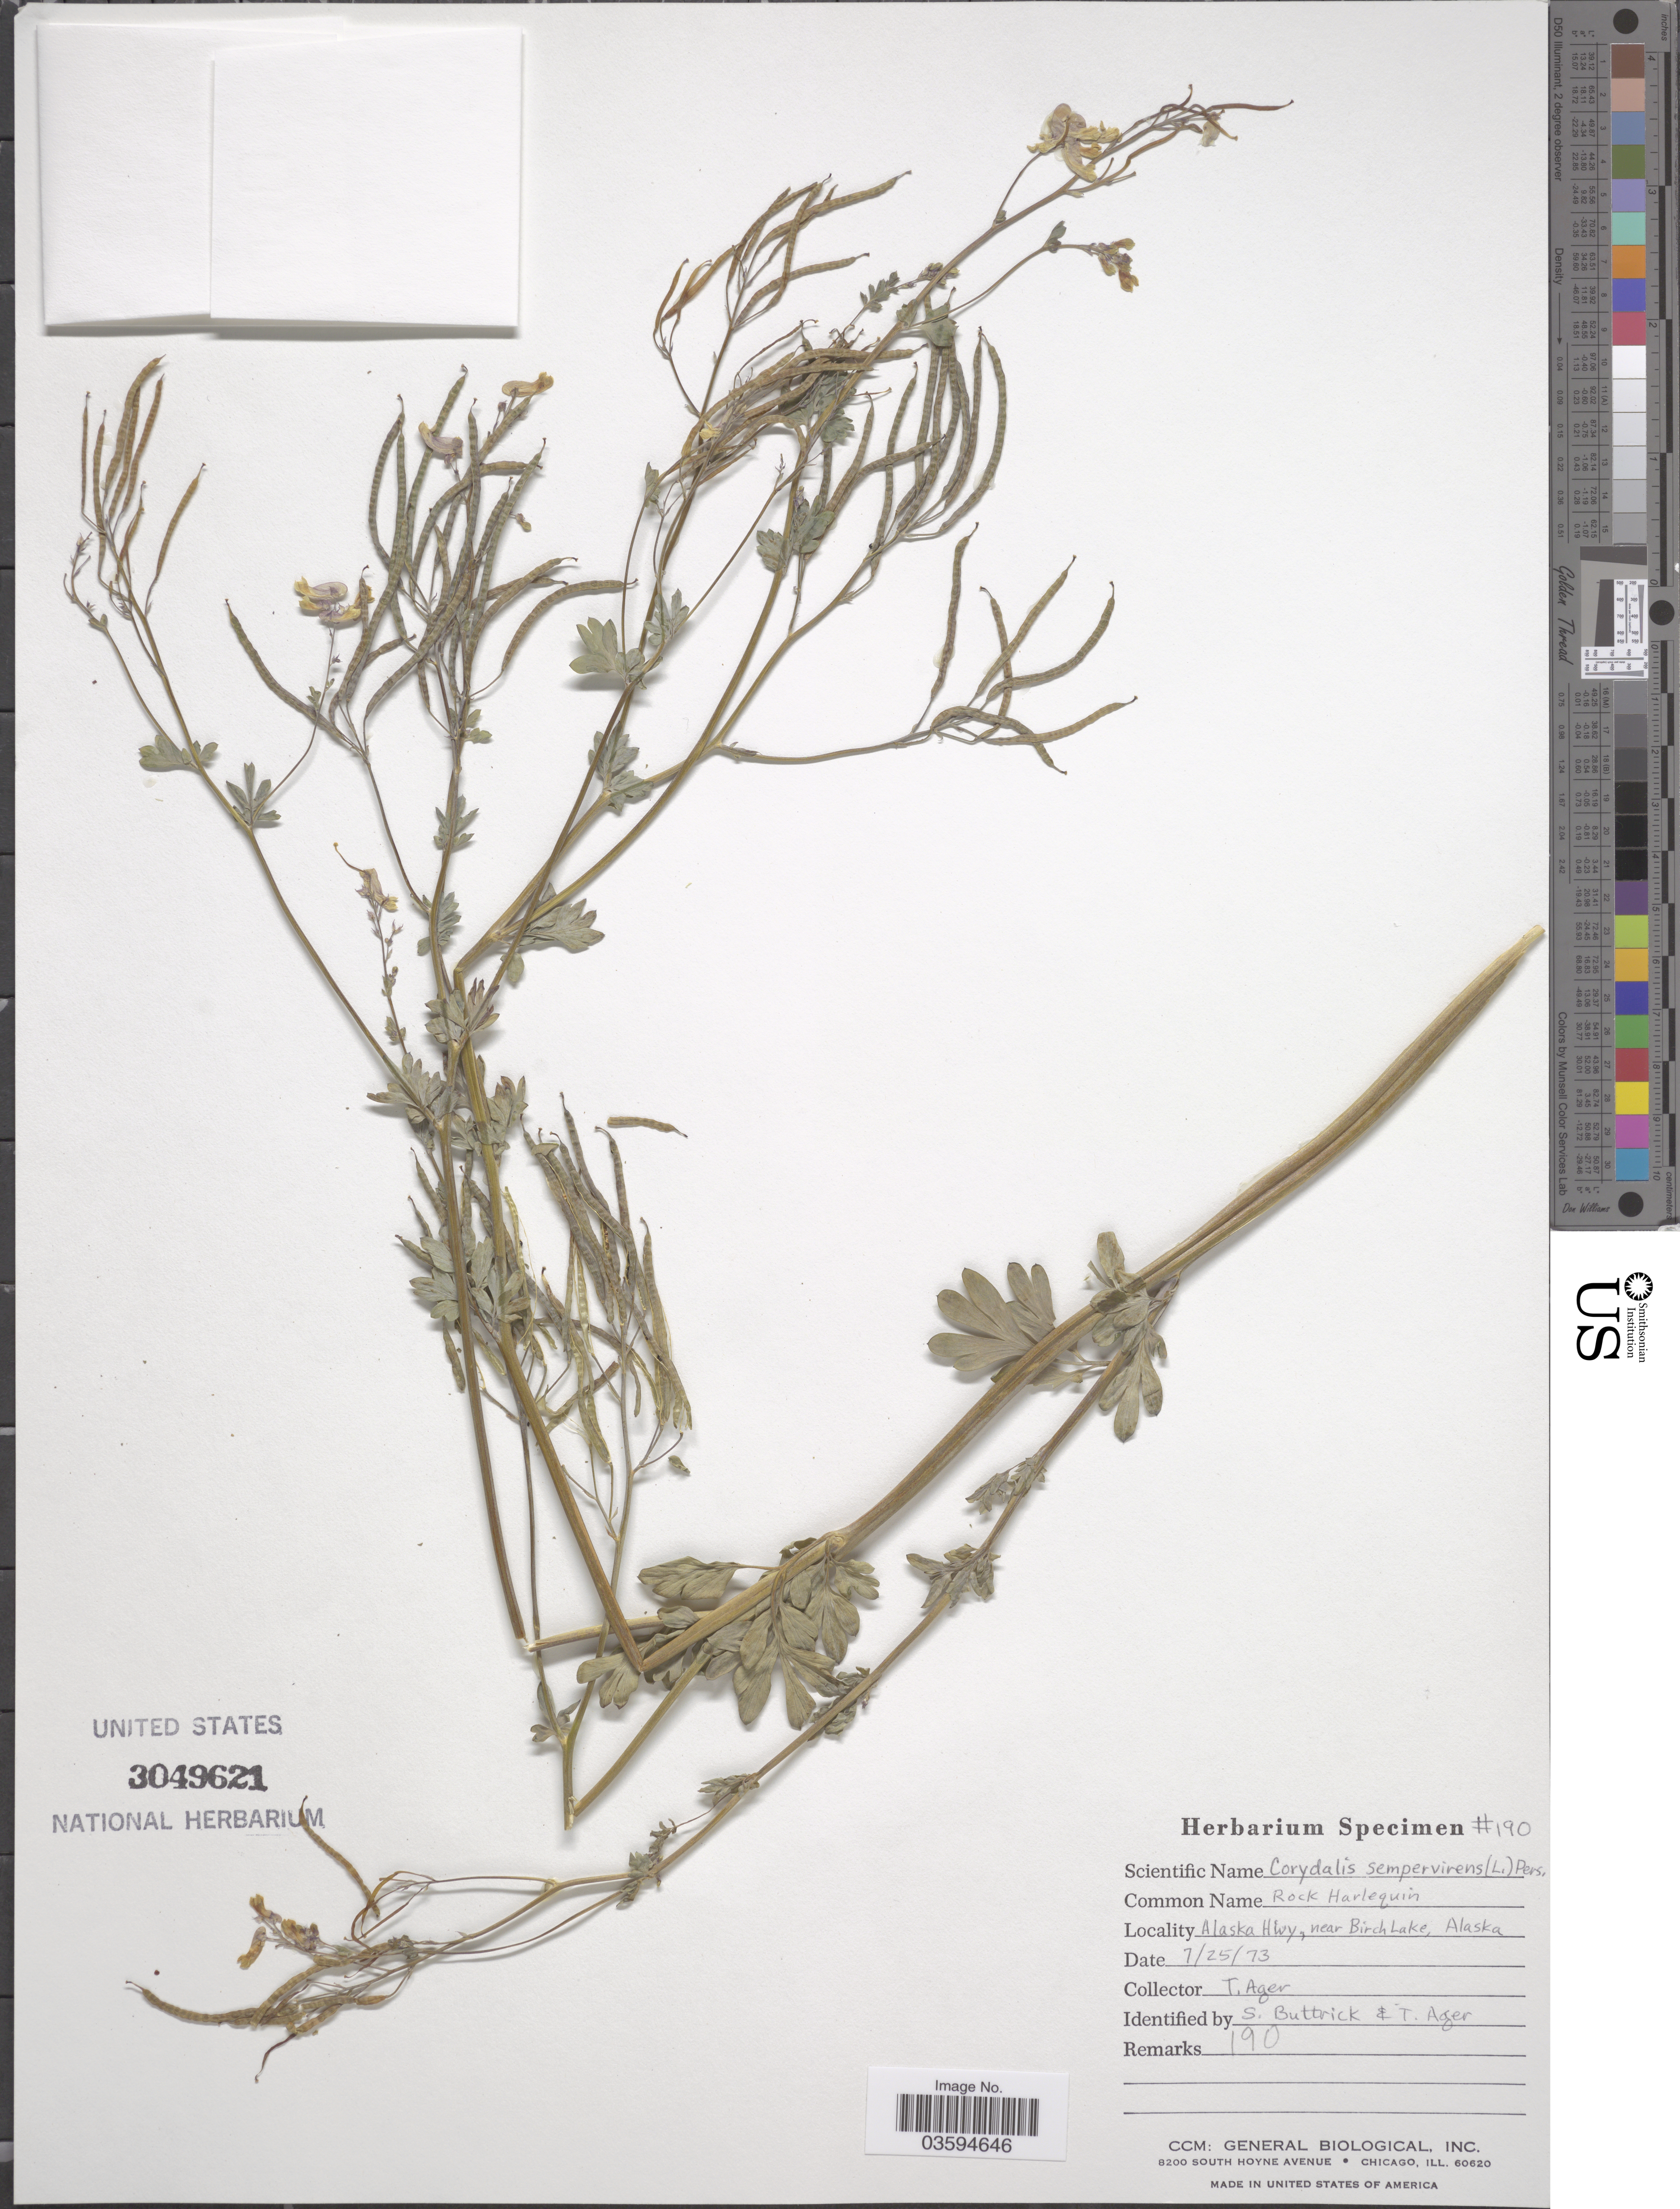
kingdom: Plantae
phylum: Tracheophyta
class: Magnoliopsida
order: Ranunculales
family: Papaveraceae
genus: Capnoides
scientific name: Capnoides sempervirens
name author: (L.) Borkh.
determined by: Strong, M. T., (US), Smithsonian Institution - National Museum of Natural History (UNITED STATES)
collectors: T. Ager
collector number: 190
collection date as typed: Transcribed d/m/y: 25/7/73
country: United States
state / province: Alaska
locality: Alaska Hwy, near Birch Lake.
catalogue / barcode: US 3049621